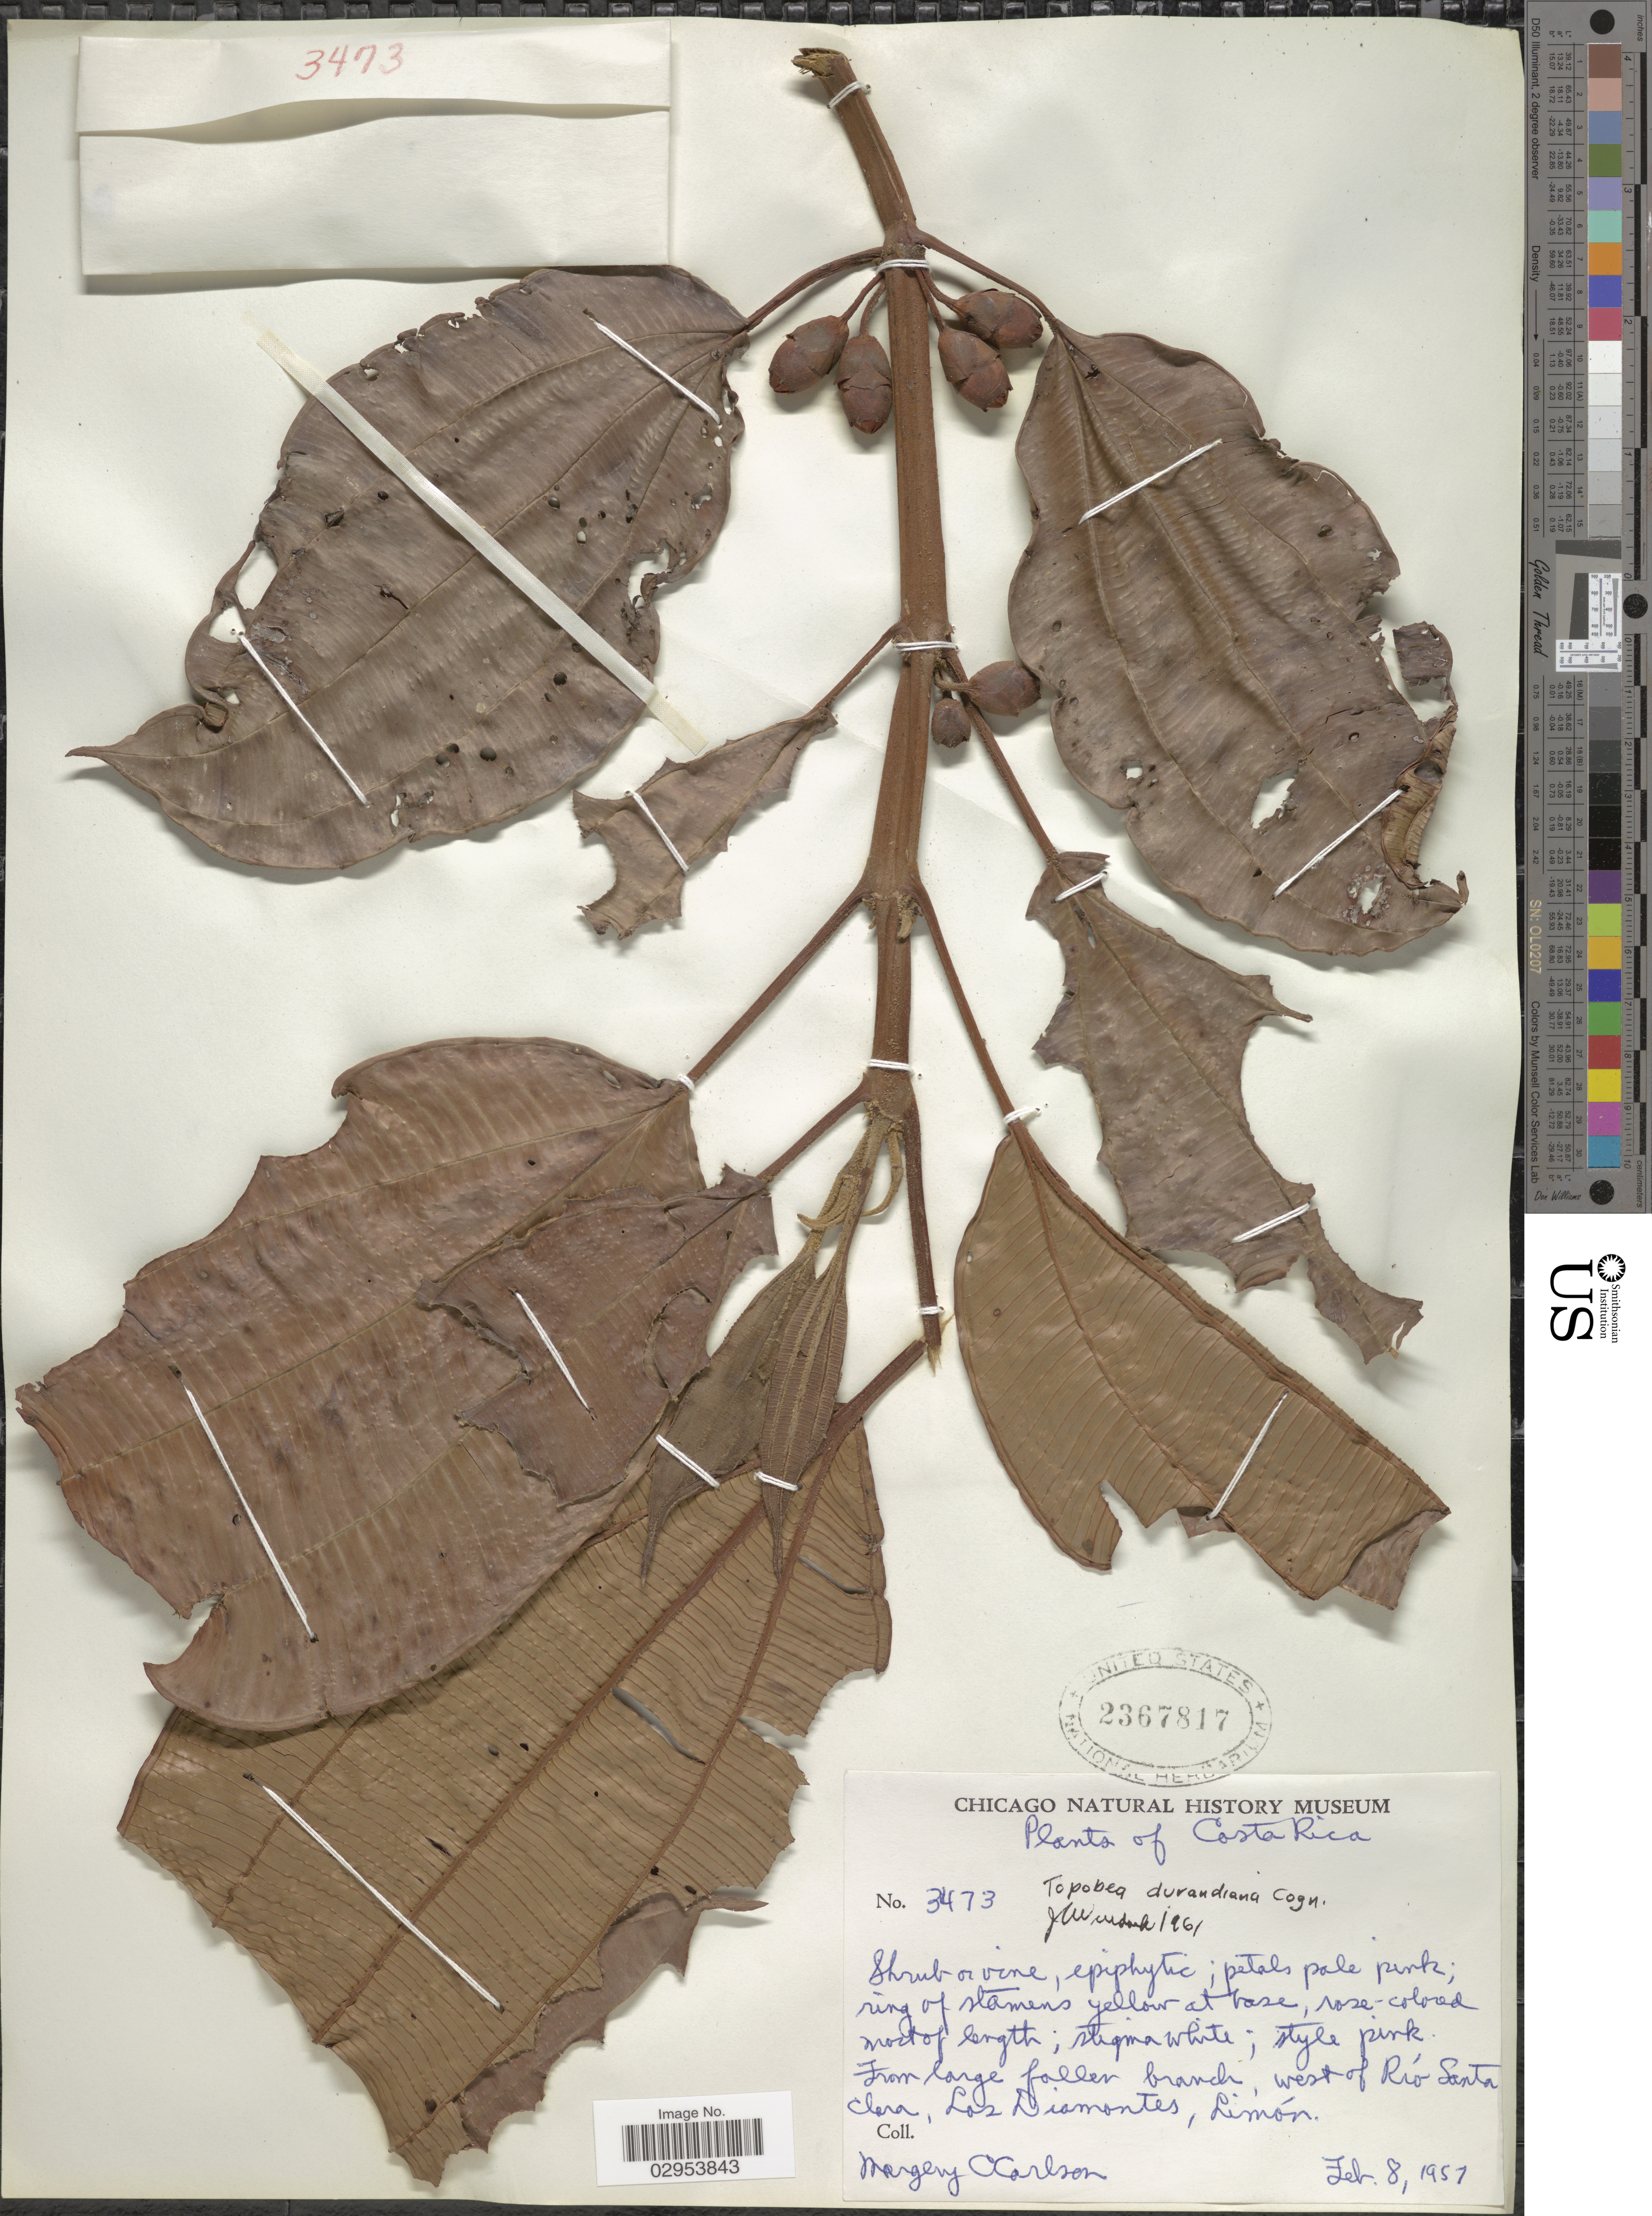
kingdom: Plantae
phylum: Tracheophyta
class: Magnoliopsida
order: Myrtales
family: Melastomataceae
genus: Topobea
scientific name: Topobea maurofernandeziana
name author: Cogn.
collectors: M. C. Carlson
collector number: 3473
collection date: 1957-02-08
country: Costa Rica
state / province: Limón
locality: West of Río Santa Clara, Los Diamantes.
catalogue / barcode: US 2367817